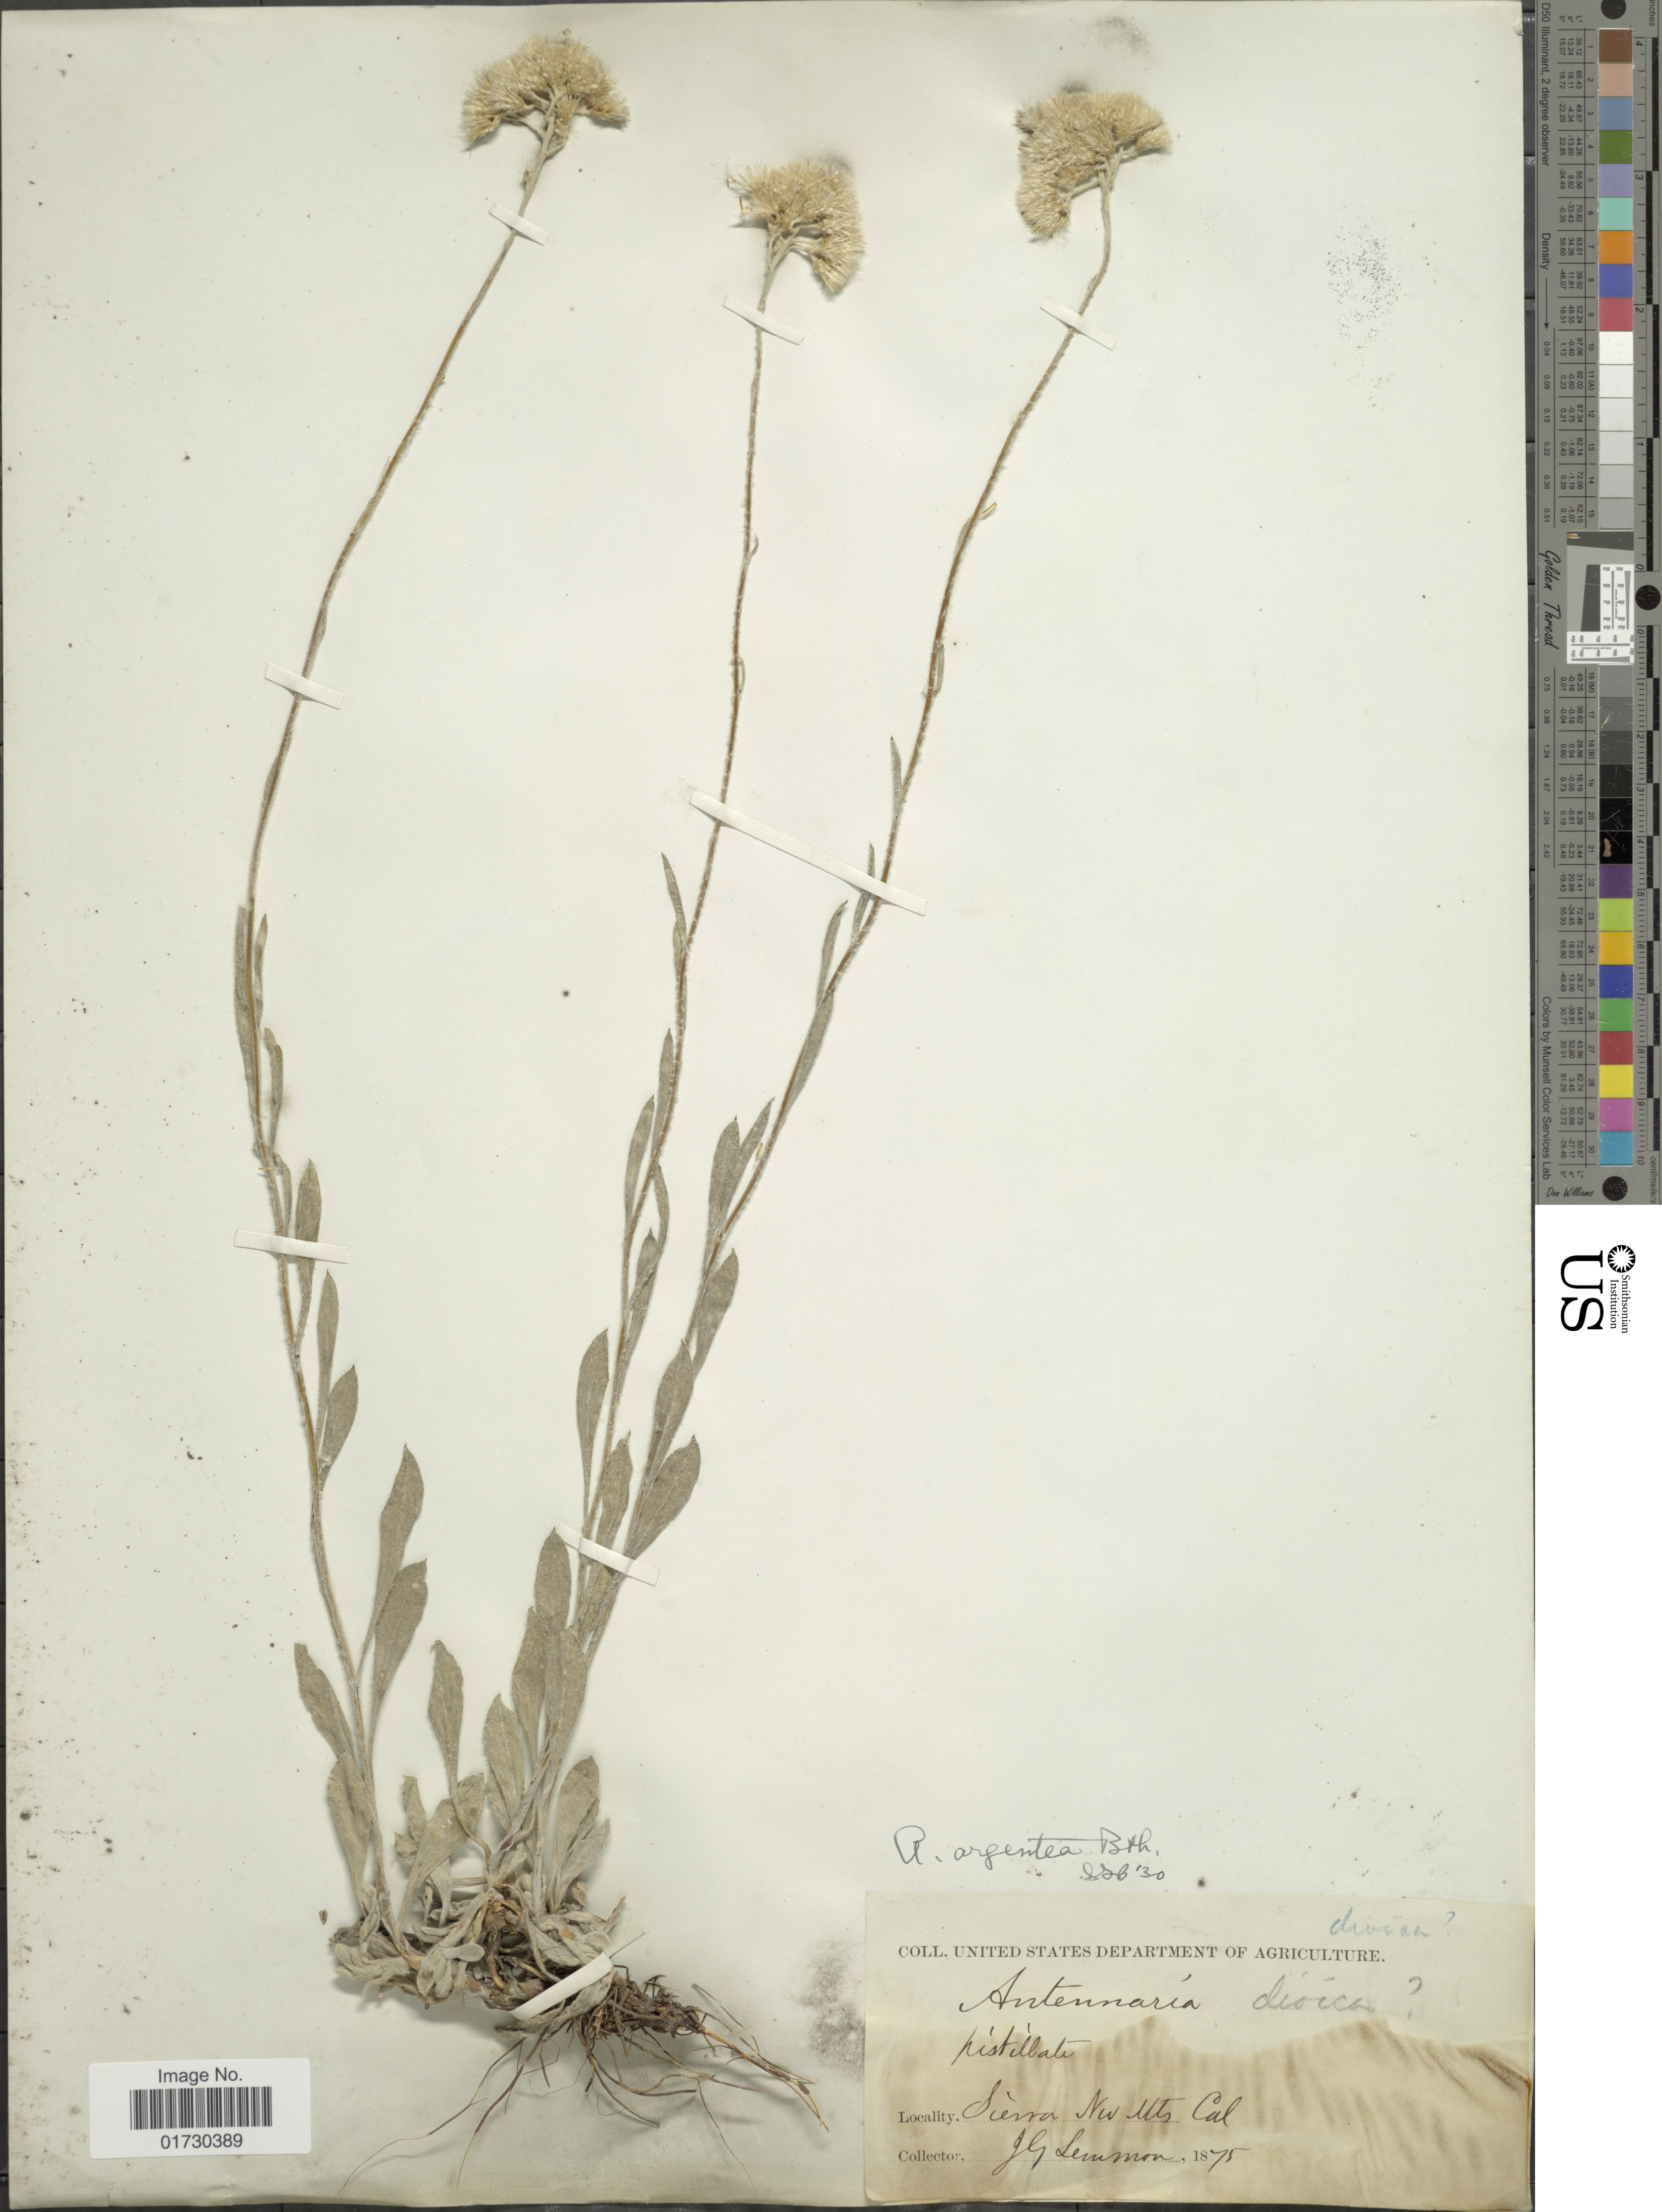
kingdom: Plantae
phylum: Tracheophyta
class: Magnoliopsida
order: Asterales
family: Asteraceae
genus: Antennaria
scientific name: Antennaria argentea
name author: Benth.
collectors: J. Lemmon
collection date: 1875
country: United States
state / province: California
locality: Sierra Nev Mts.